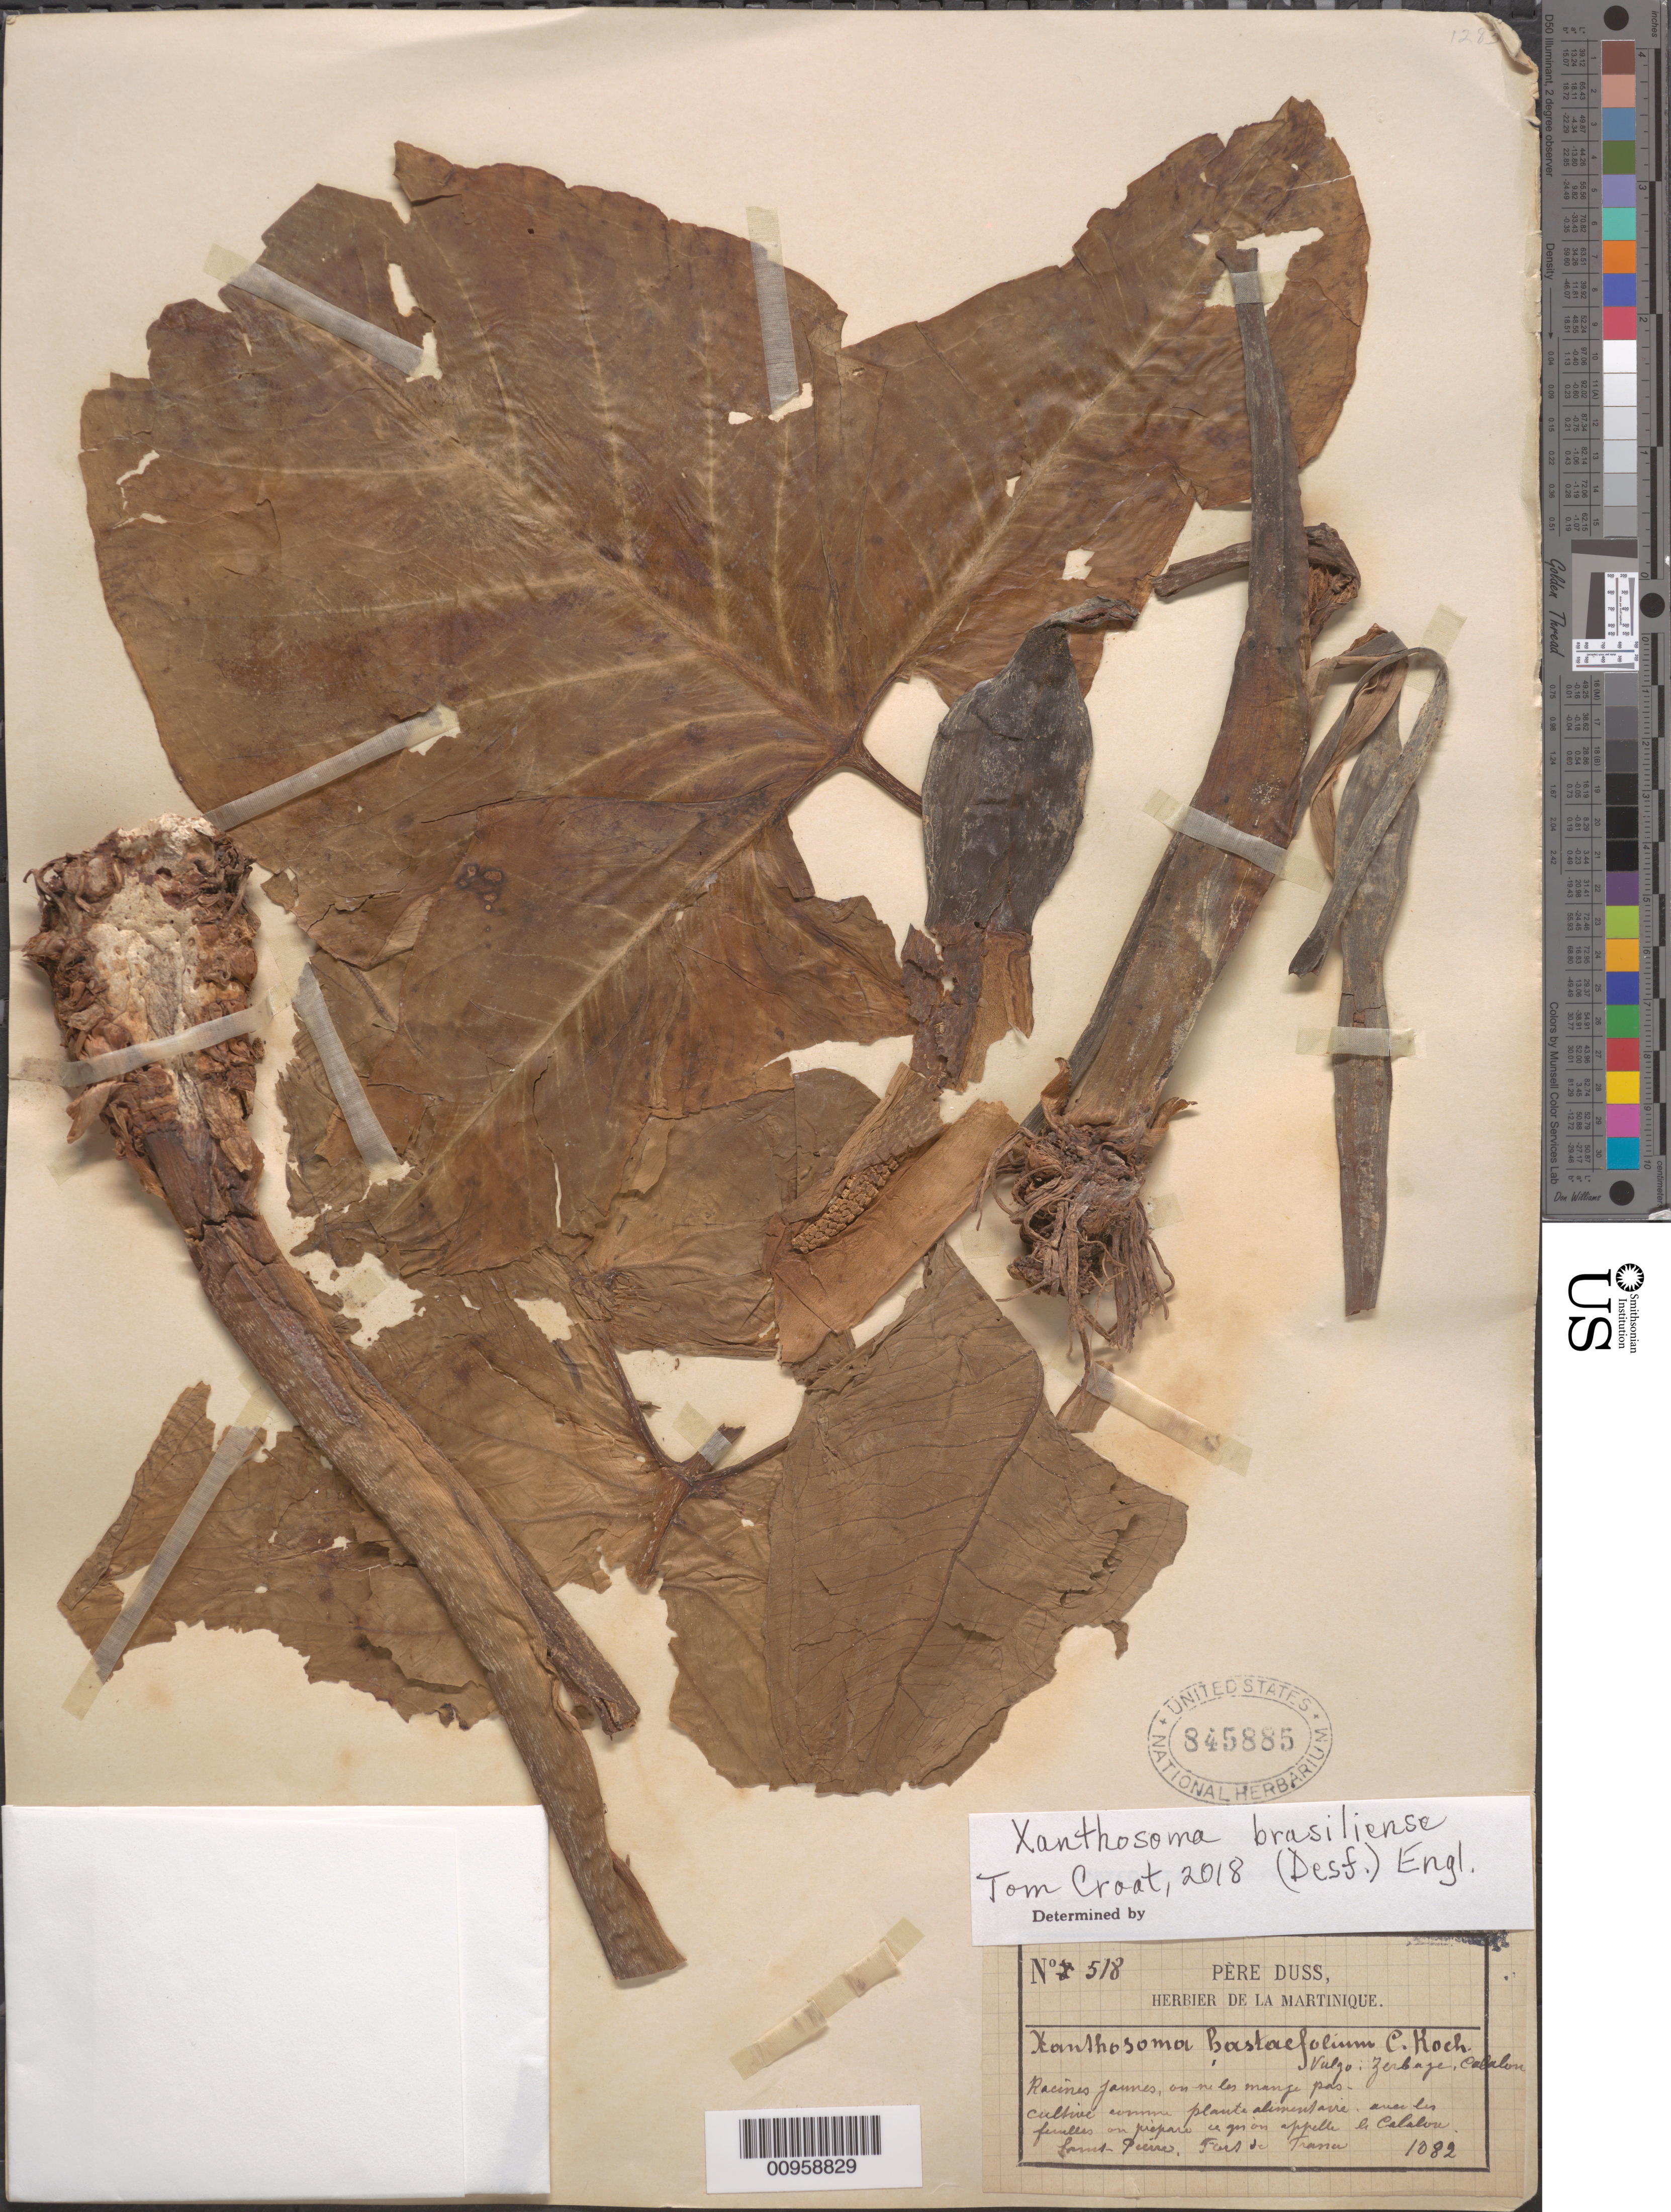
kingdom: Plantae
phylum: Tracheophyta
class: Liliopsida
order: Alismatales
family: Araceae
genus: Xanthosoma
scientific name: Xanthosoma brasiliense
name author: (Desf.) Engl.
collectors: Père Duss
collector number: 518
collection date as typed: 1882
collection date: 1882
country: Martinique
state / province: Fort-de-France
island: Martinique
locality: "Le Calabou, Saint Pierre, Fort de France"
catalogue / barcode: US 845885